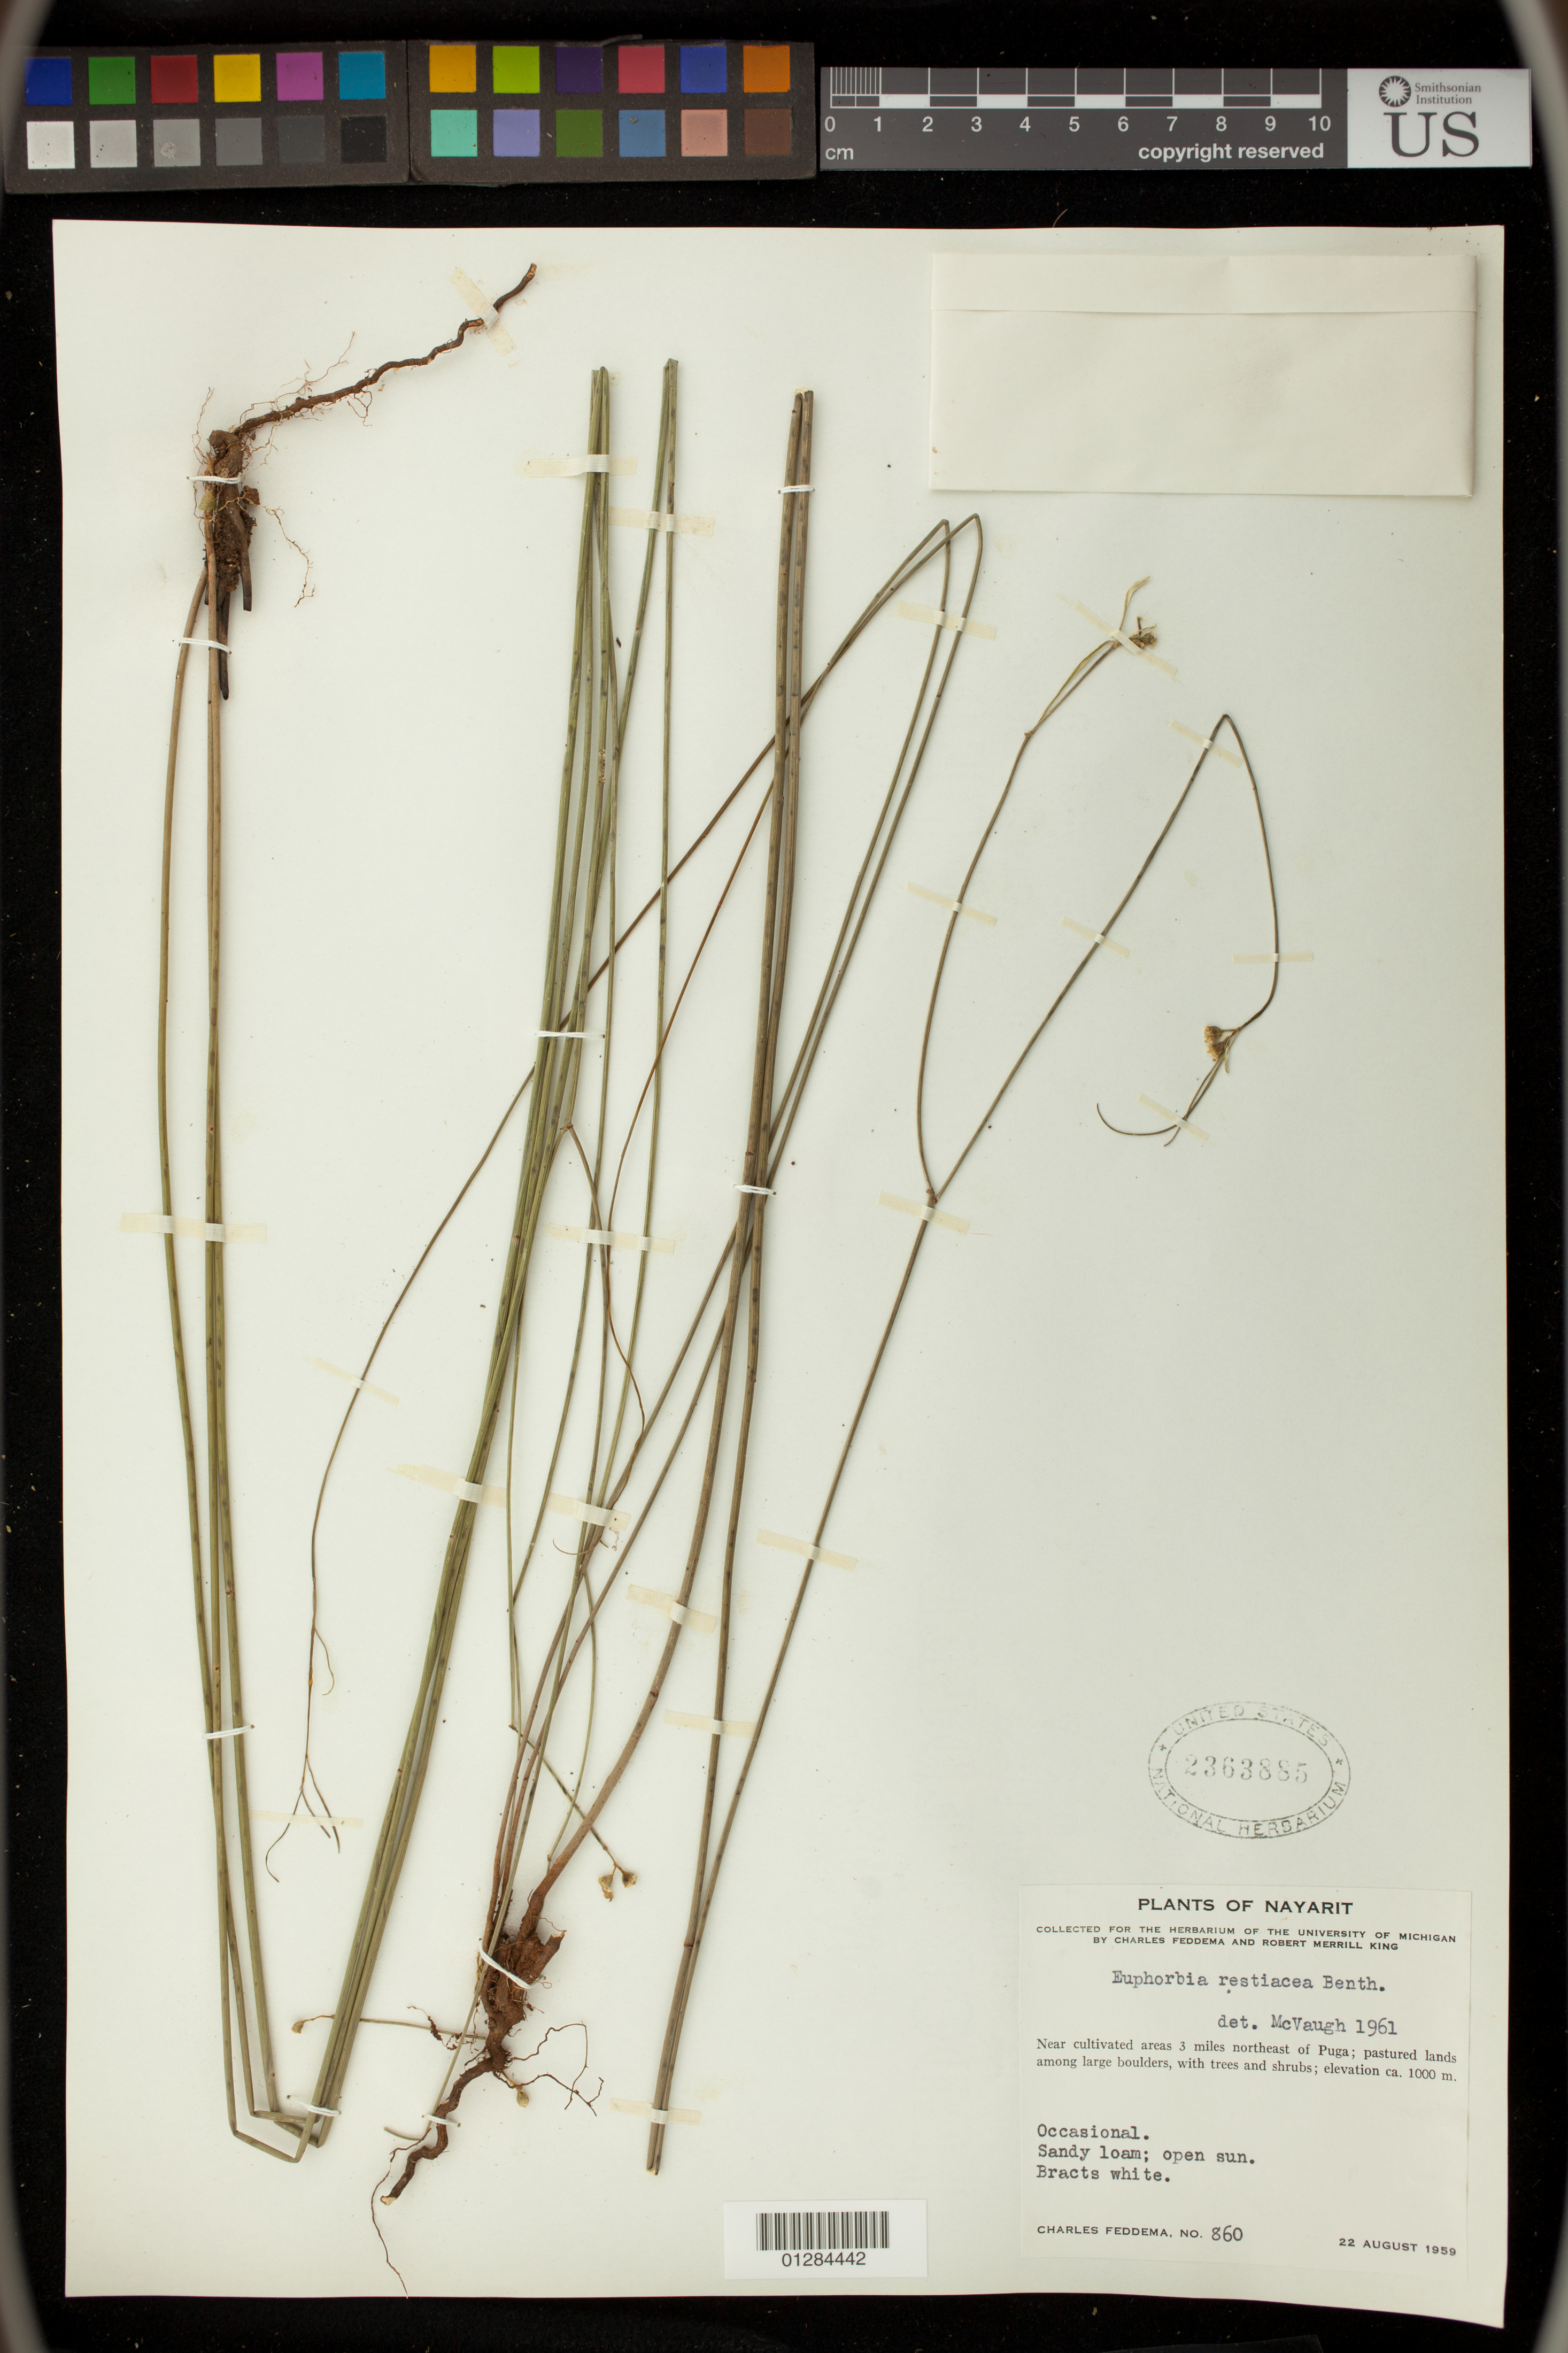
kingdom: Plantae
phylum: Tracheophyta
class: Magnoliopsida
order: Malpighiales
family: Euphorbiaceae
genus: Euphorbia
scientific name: Euphorbia restiacea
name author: Benth.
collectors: C. Feddema & R. M. King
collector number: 860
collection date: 1959-08-22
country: Mexico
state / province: Nayarit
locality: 3 miles NE of Puga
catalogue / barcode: US 2363885